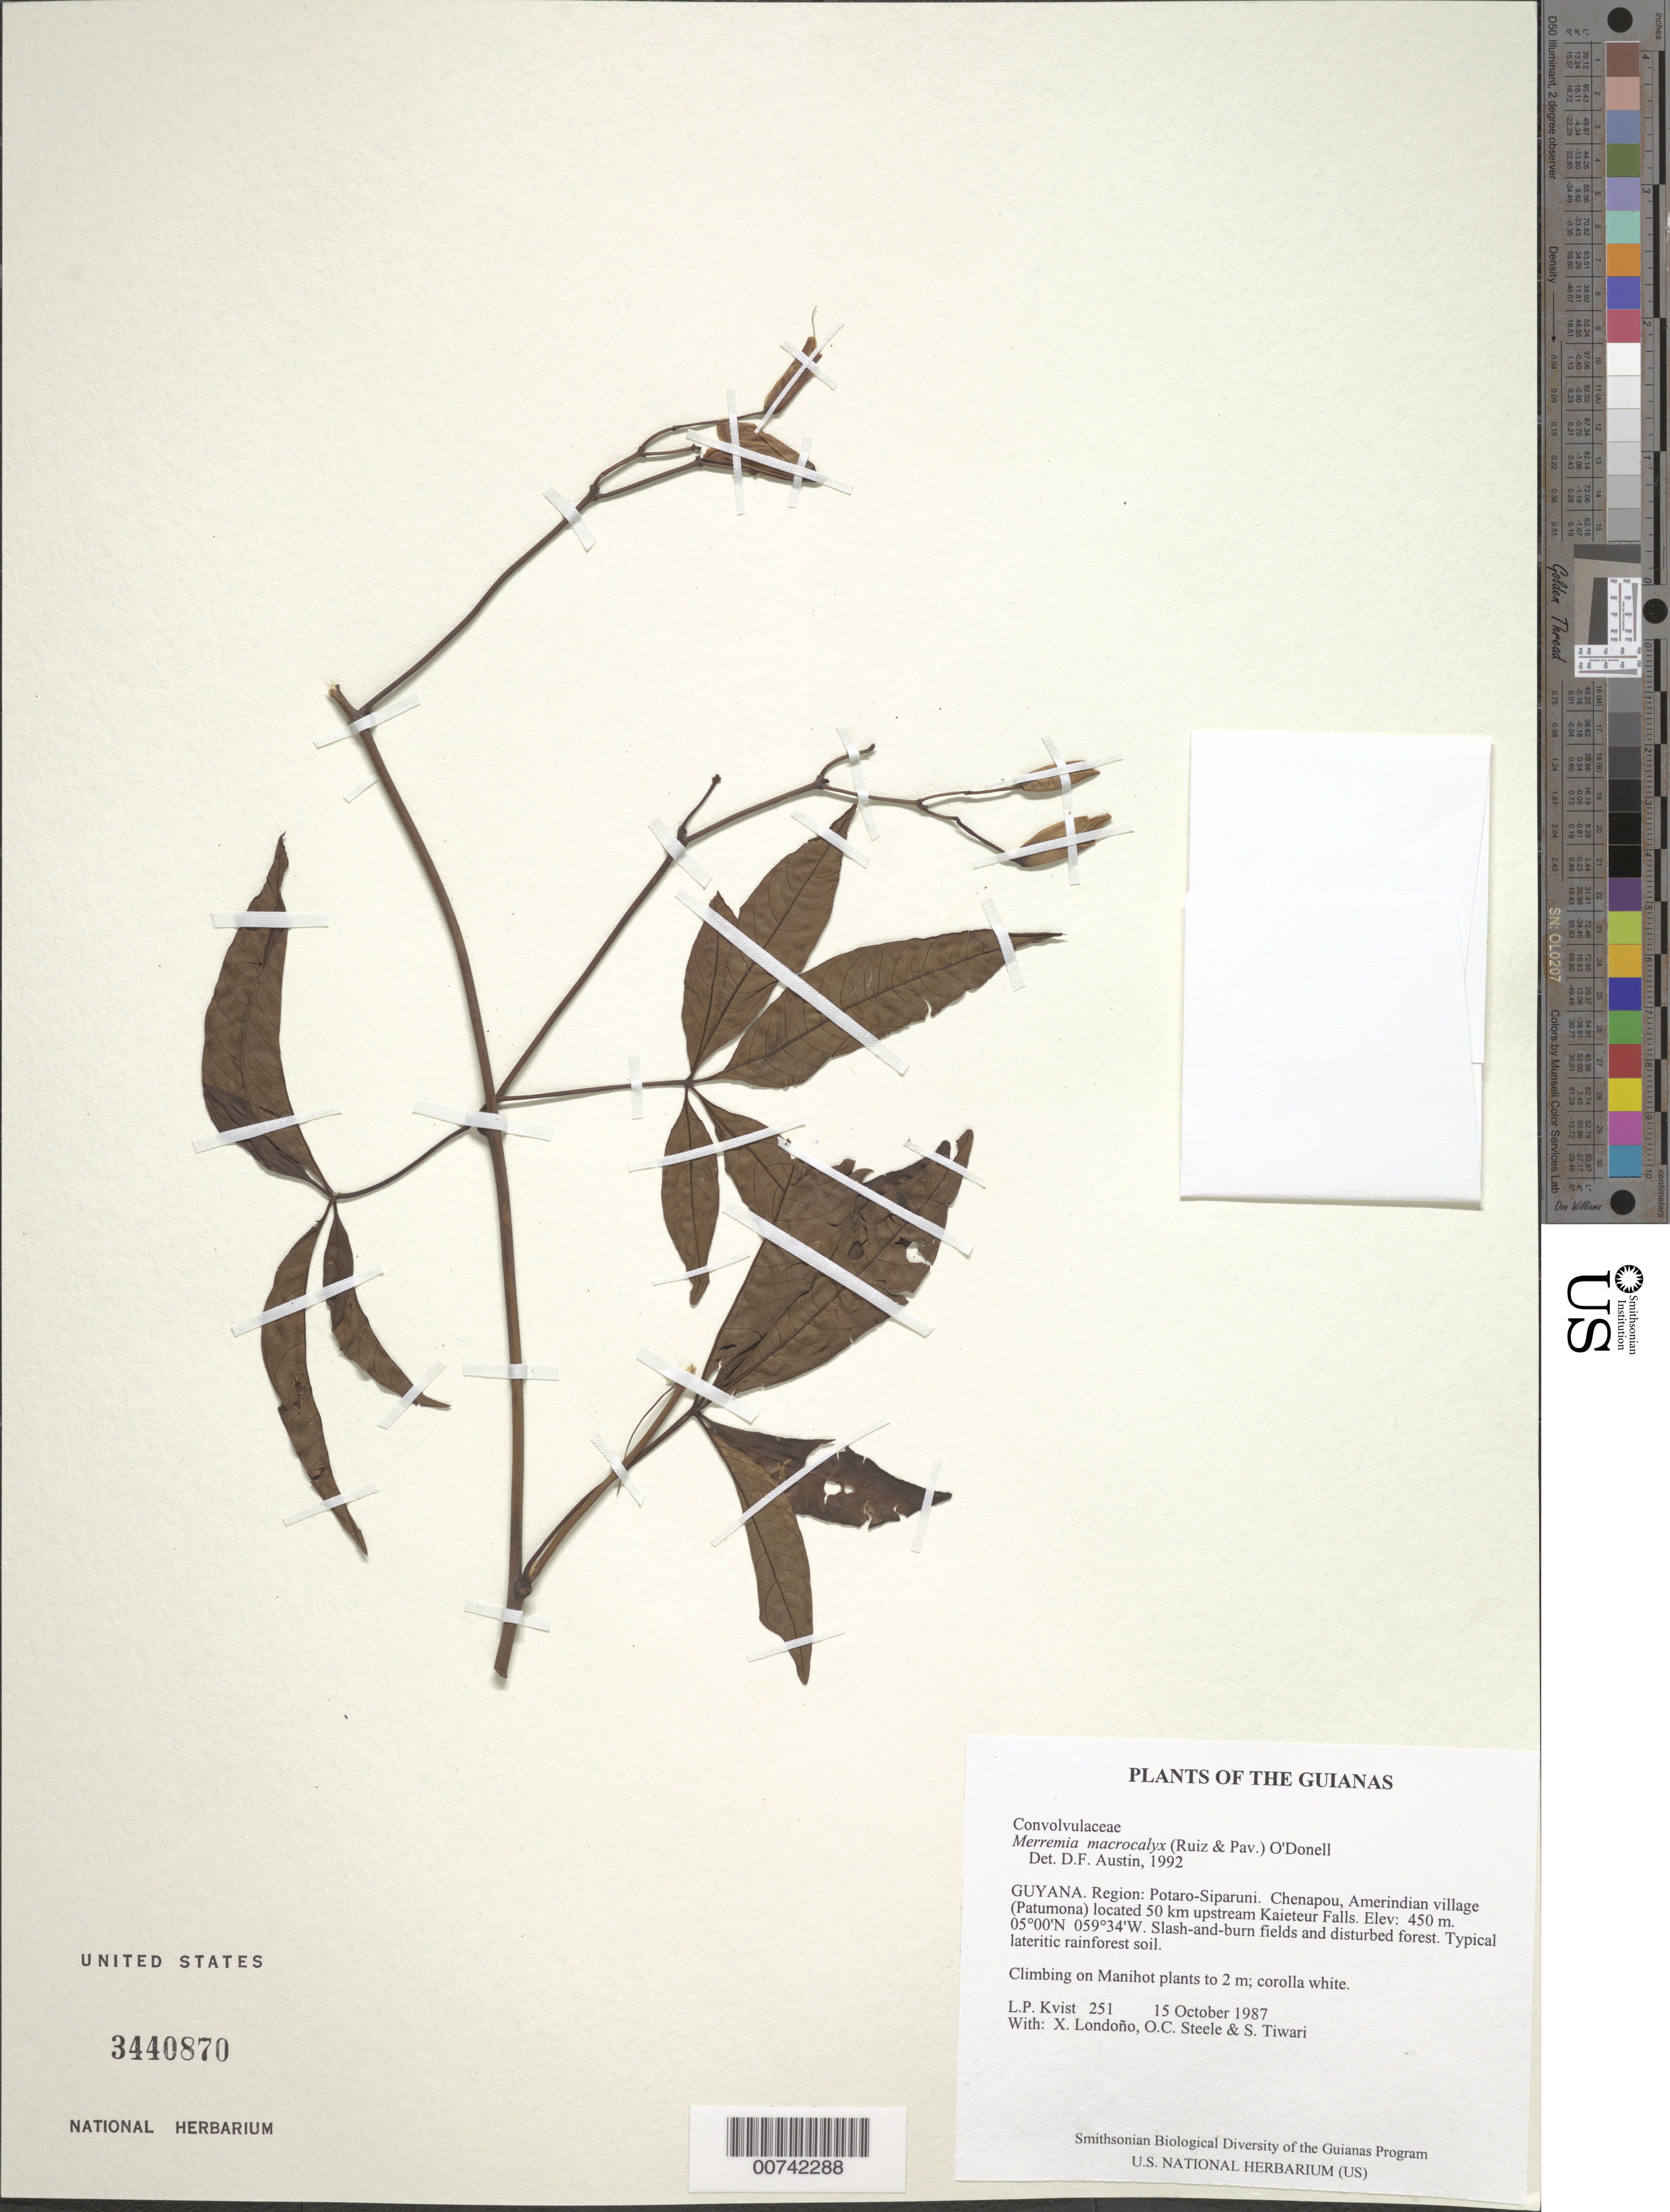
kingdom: Plantae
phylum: Tracheophyta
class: Magnoliopsida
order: Solanales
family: Convolvulaceae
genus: Distimake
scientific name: Distimake macrocalyx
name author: (Ruiz & Pav.) A. R. Simões & Staples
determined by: Strong, Mark T., (BOT), Smithsonian Institution - National Museum of Natural History (UNITED STATES)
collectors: L. P. Kvist, X. Londoño, O. C. Steele & S. Tiwari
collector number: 251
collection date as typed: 15 October 1987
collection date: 1987-10-15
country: Guyana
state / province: Potaro-Siparuni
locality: Chenapou, Amerindian village (Patumona) located 50 km upstream Kaieteur Falls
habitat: Slash-and-burn fields and disturbed forest. Typical lateritic rainforest soil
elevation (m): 450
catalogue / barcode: US 3440870